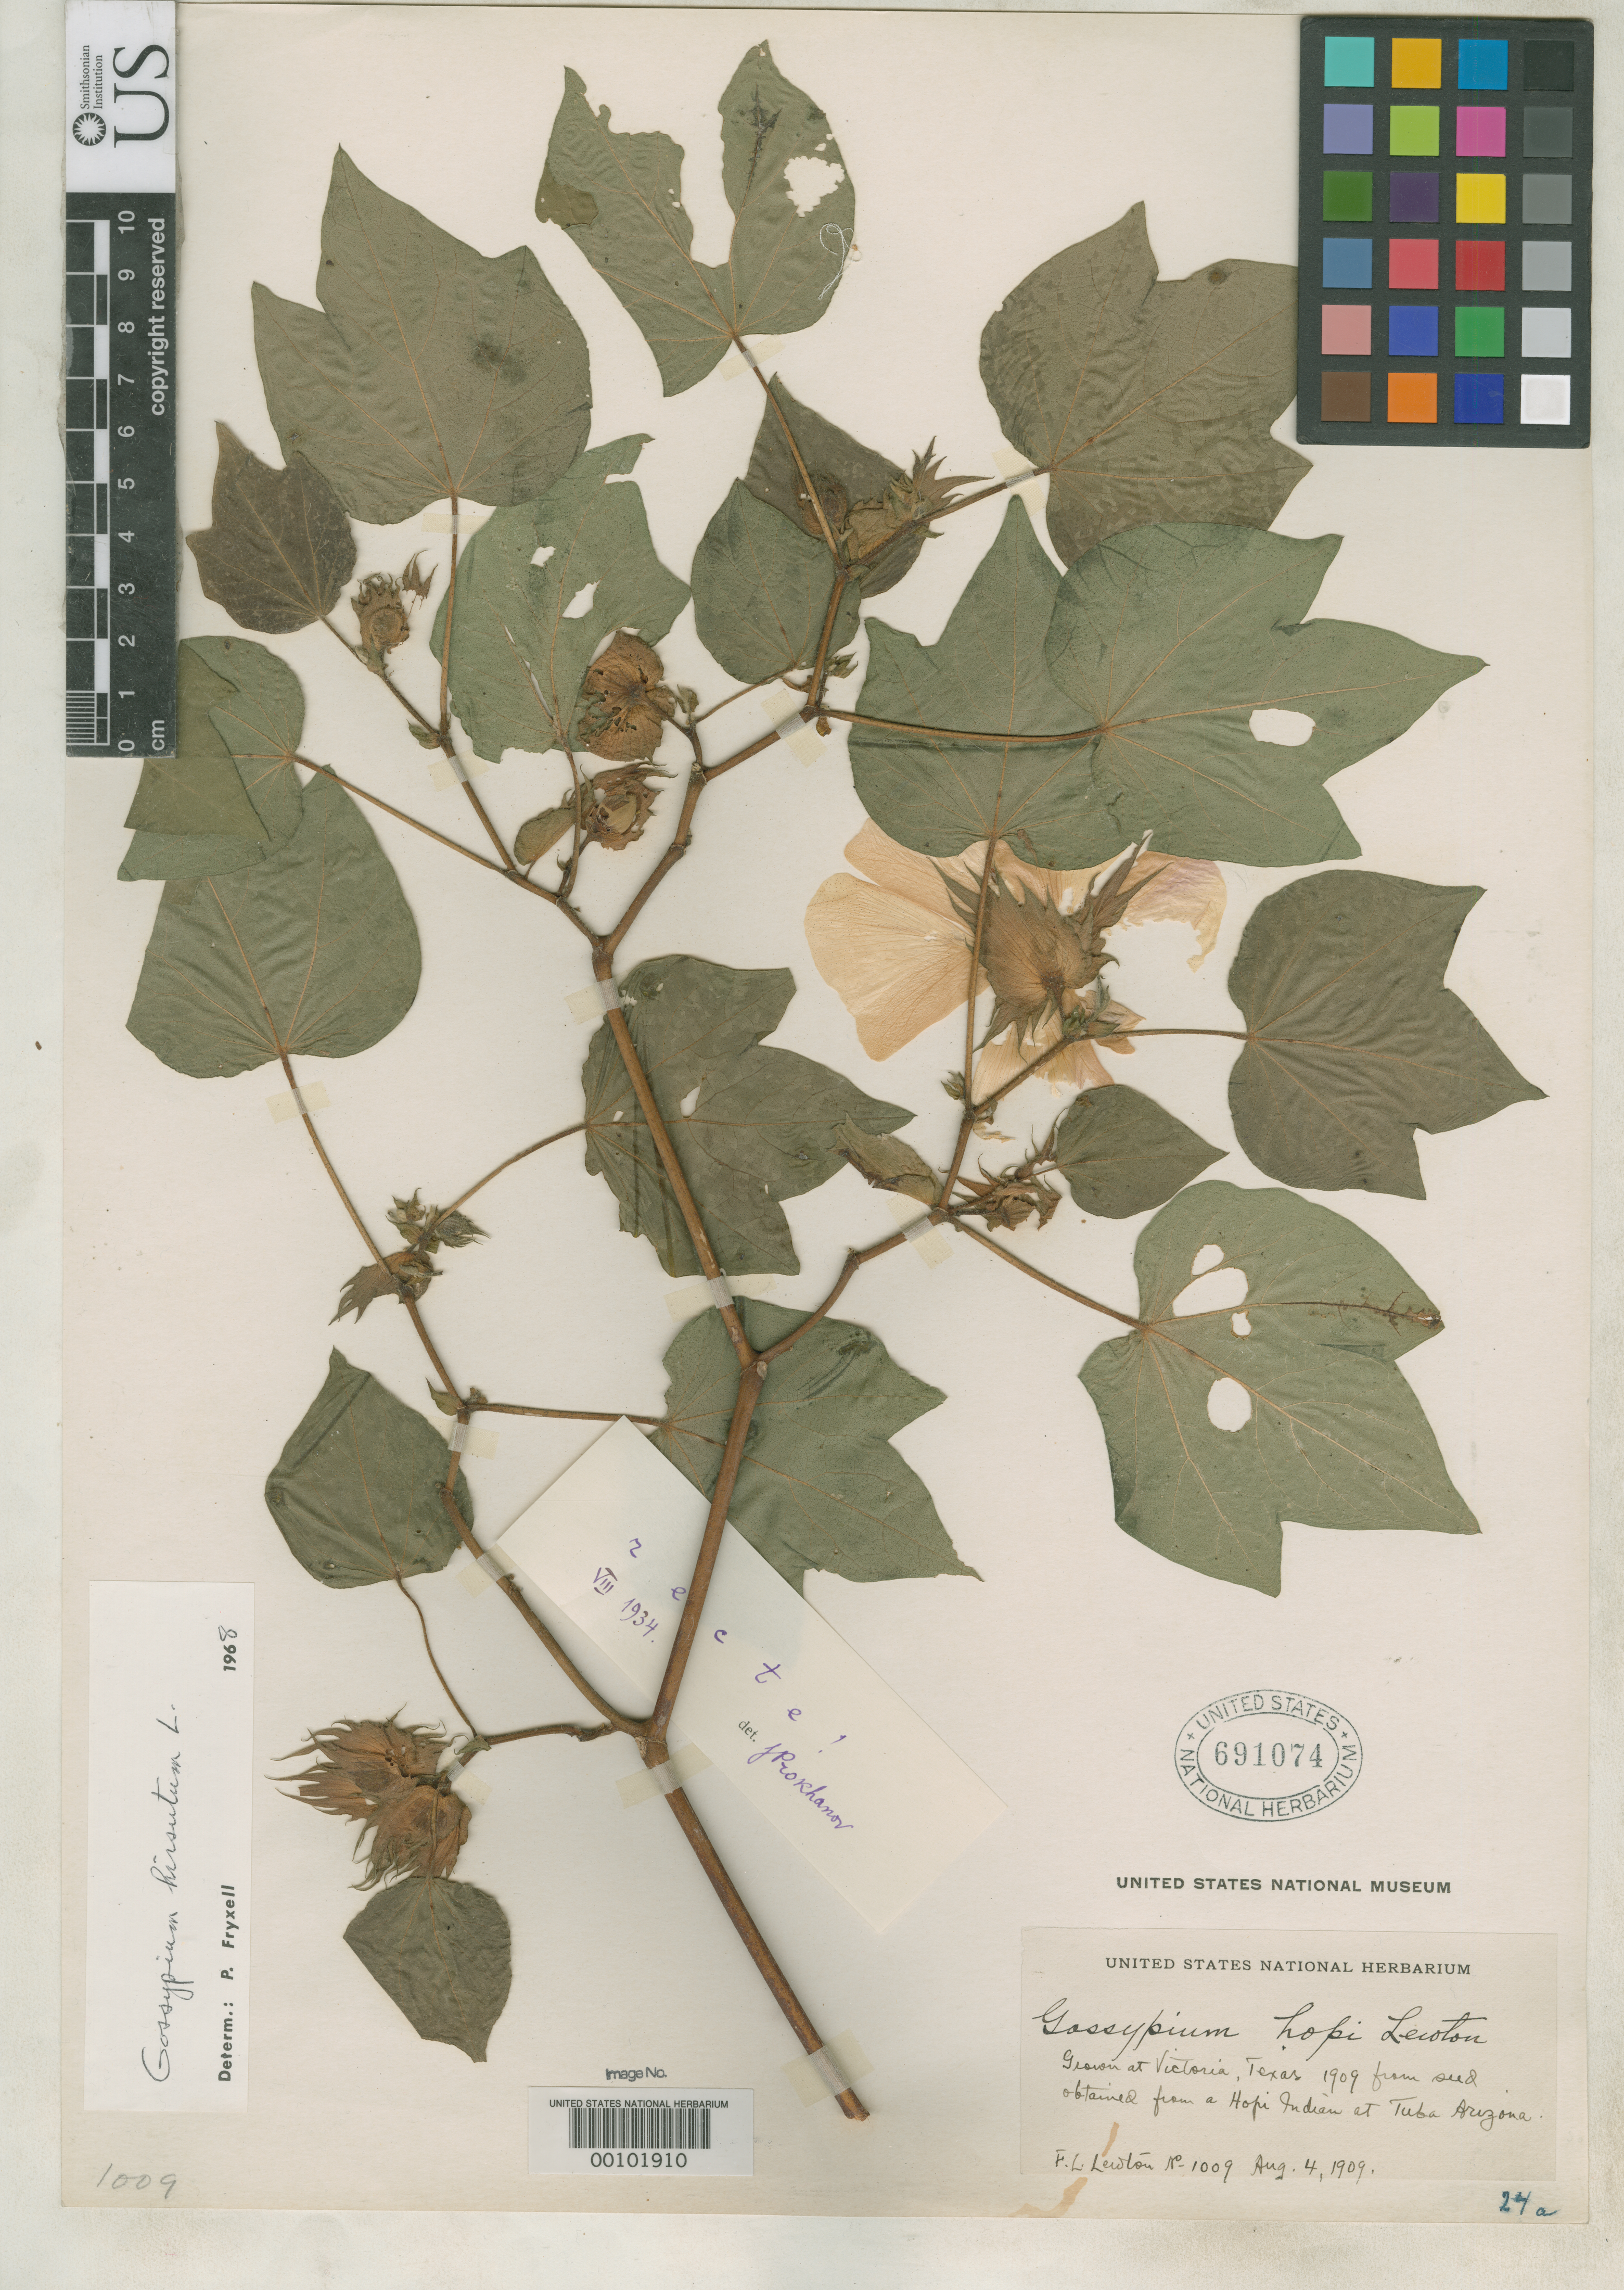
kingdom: Plantae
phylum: Tracheophyta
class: Magnoliopsida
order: Malvales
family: Malvaceae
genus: Gossypium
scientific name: Gossypium hopi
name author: Lewton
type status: Isotype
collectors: F. L. Lewton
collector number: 1009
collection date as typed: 04 Aug 1909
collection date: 1909-08-04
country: United States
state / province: Texas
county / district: Victoria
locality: Victoria.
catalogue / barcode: US 691074